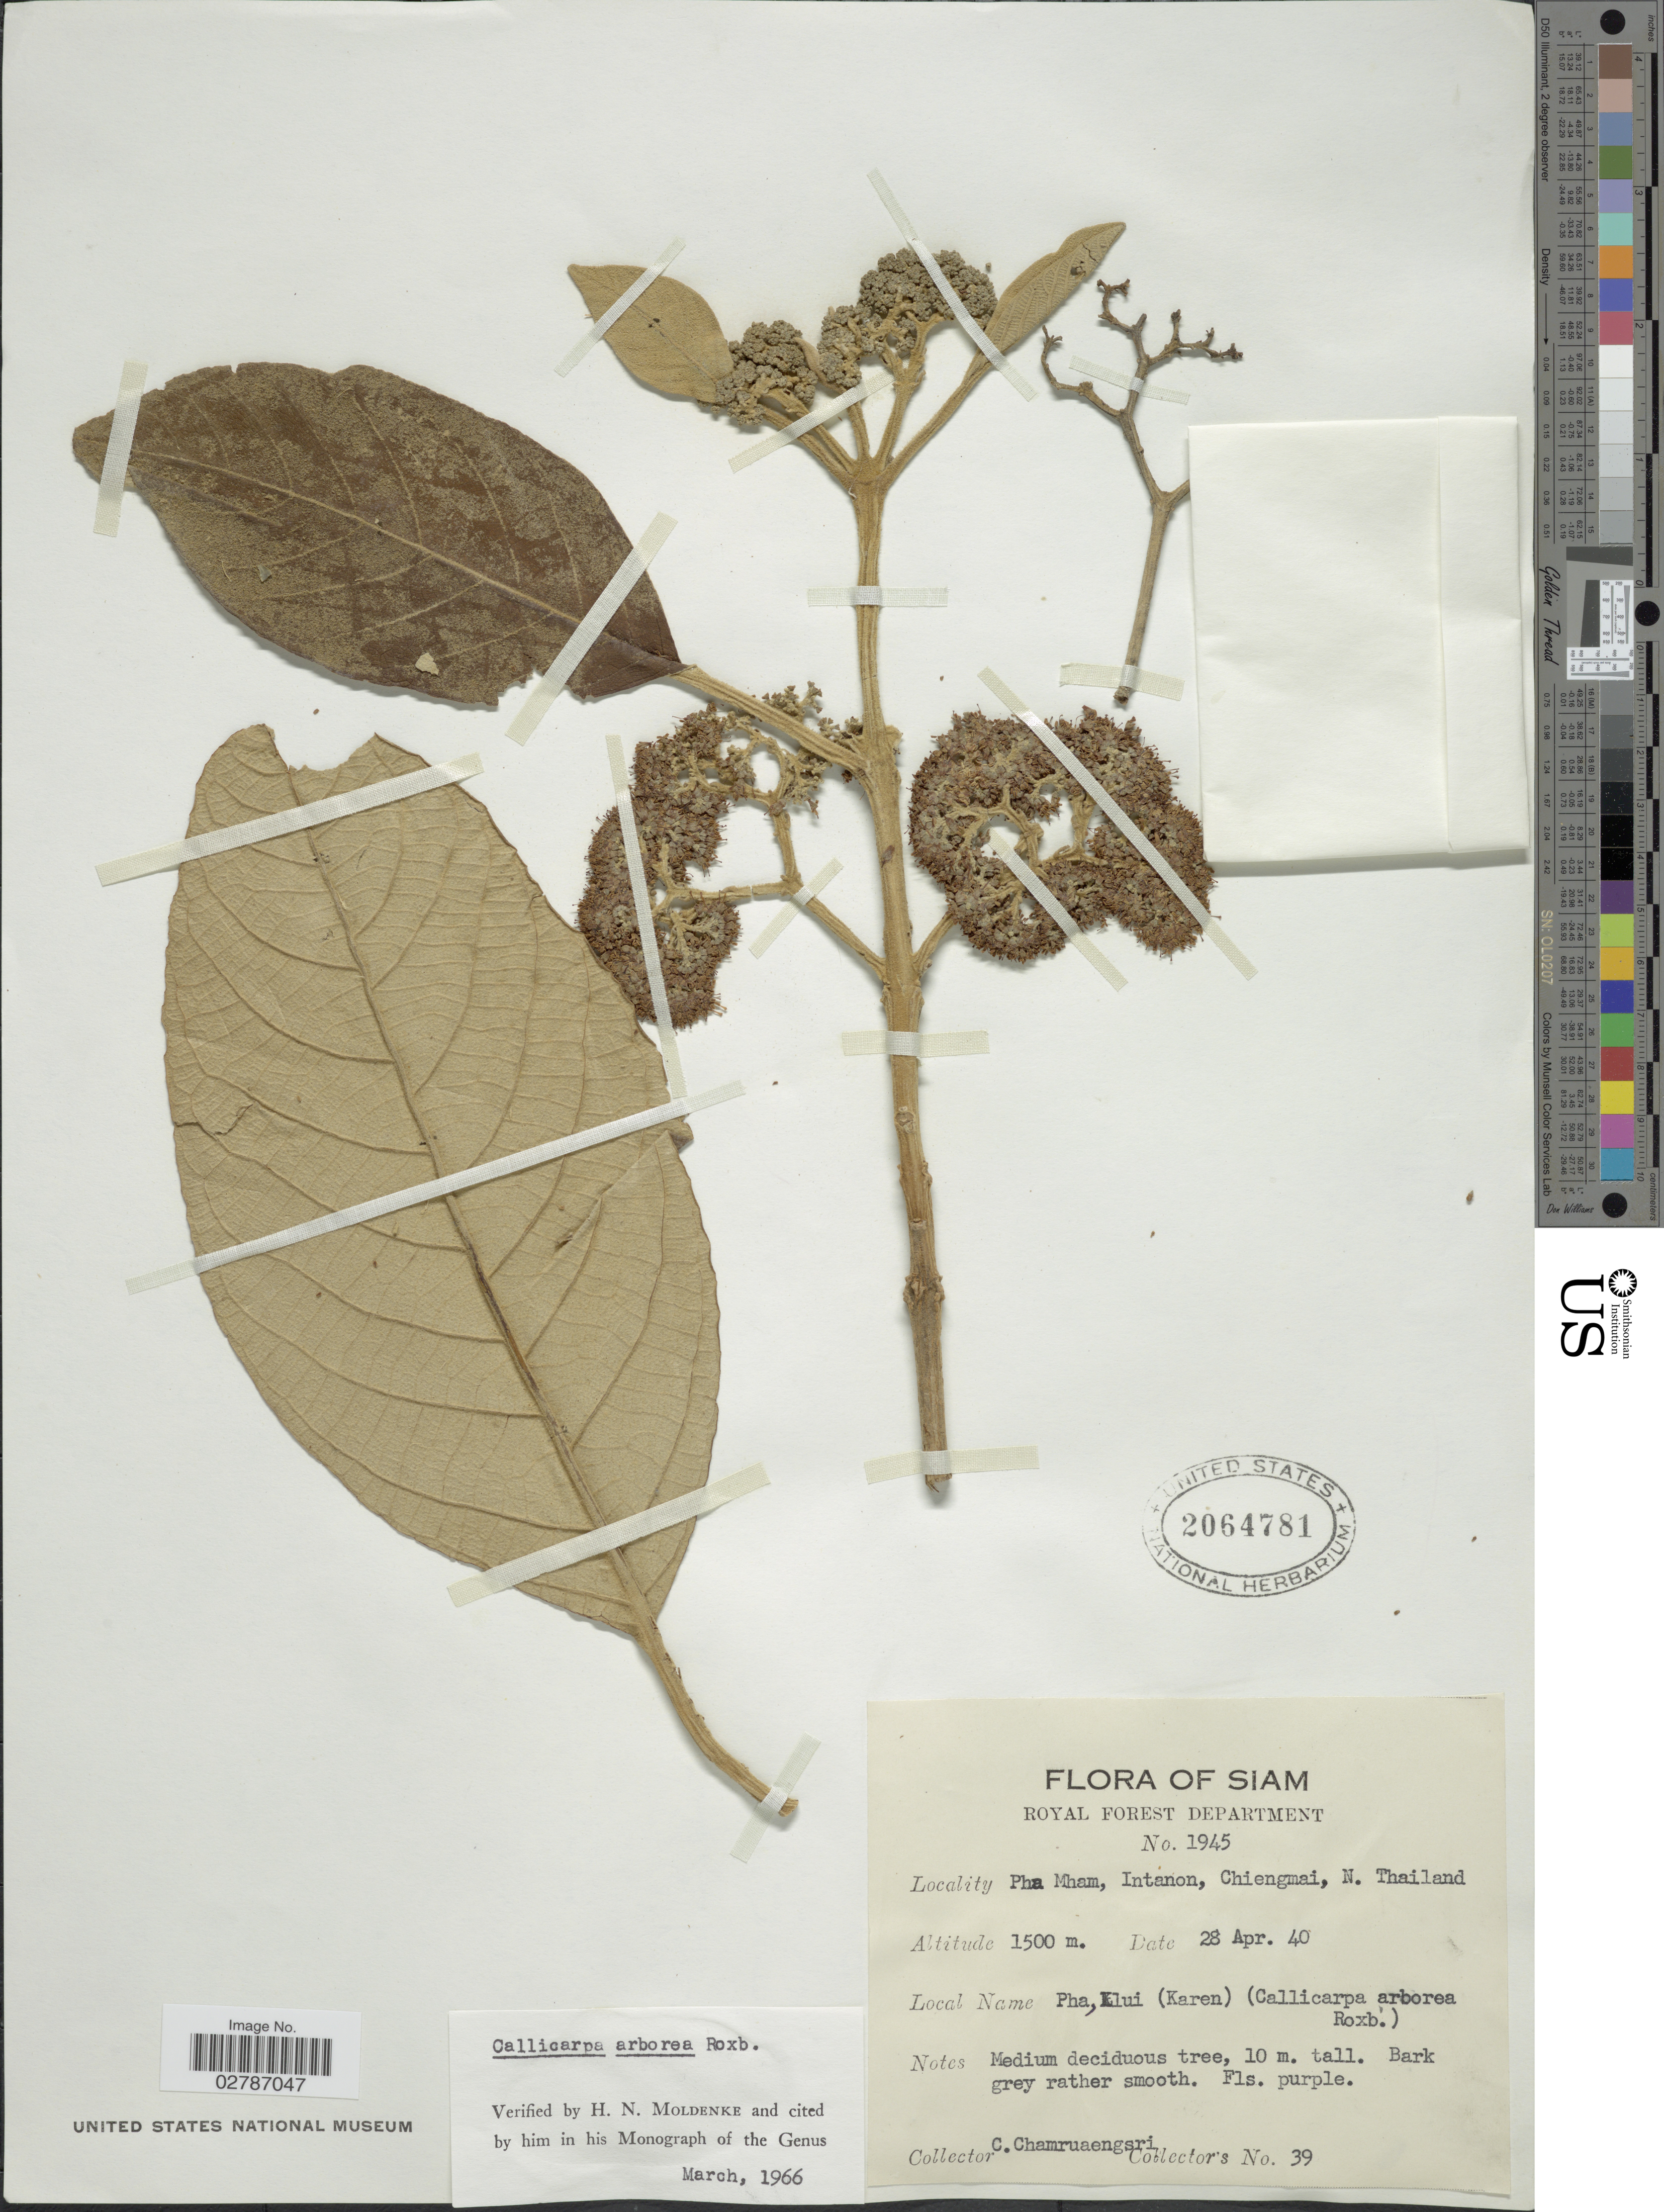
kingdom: Plantae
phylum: Tracheophyta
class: Magnoliopsida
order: Lamiales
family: Lamiaceae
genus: Callicarpa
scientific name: Callicarpa arborea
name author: Roxb.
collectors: C. Chamruaengsri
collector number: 39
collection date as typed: Transcribed d/m/y: 28/4/40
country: Thailand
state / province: Chiang Mai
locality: Siam. Pha Mham, Intanon, Chiengmai, N. Thailand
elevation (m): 1500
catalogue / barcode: US 2064781